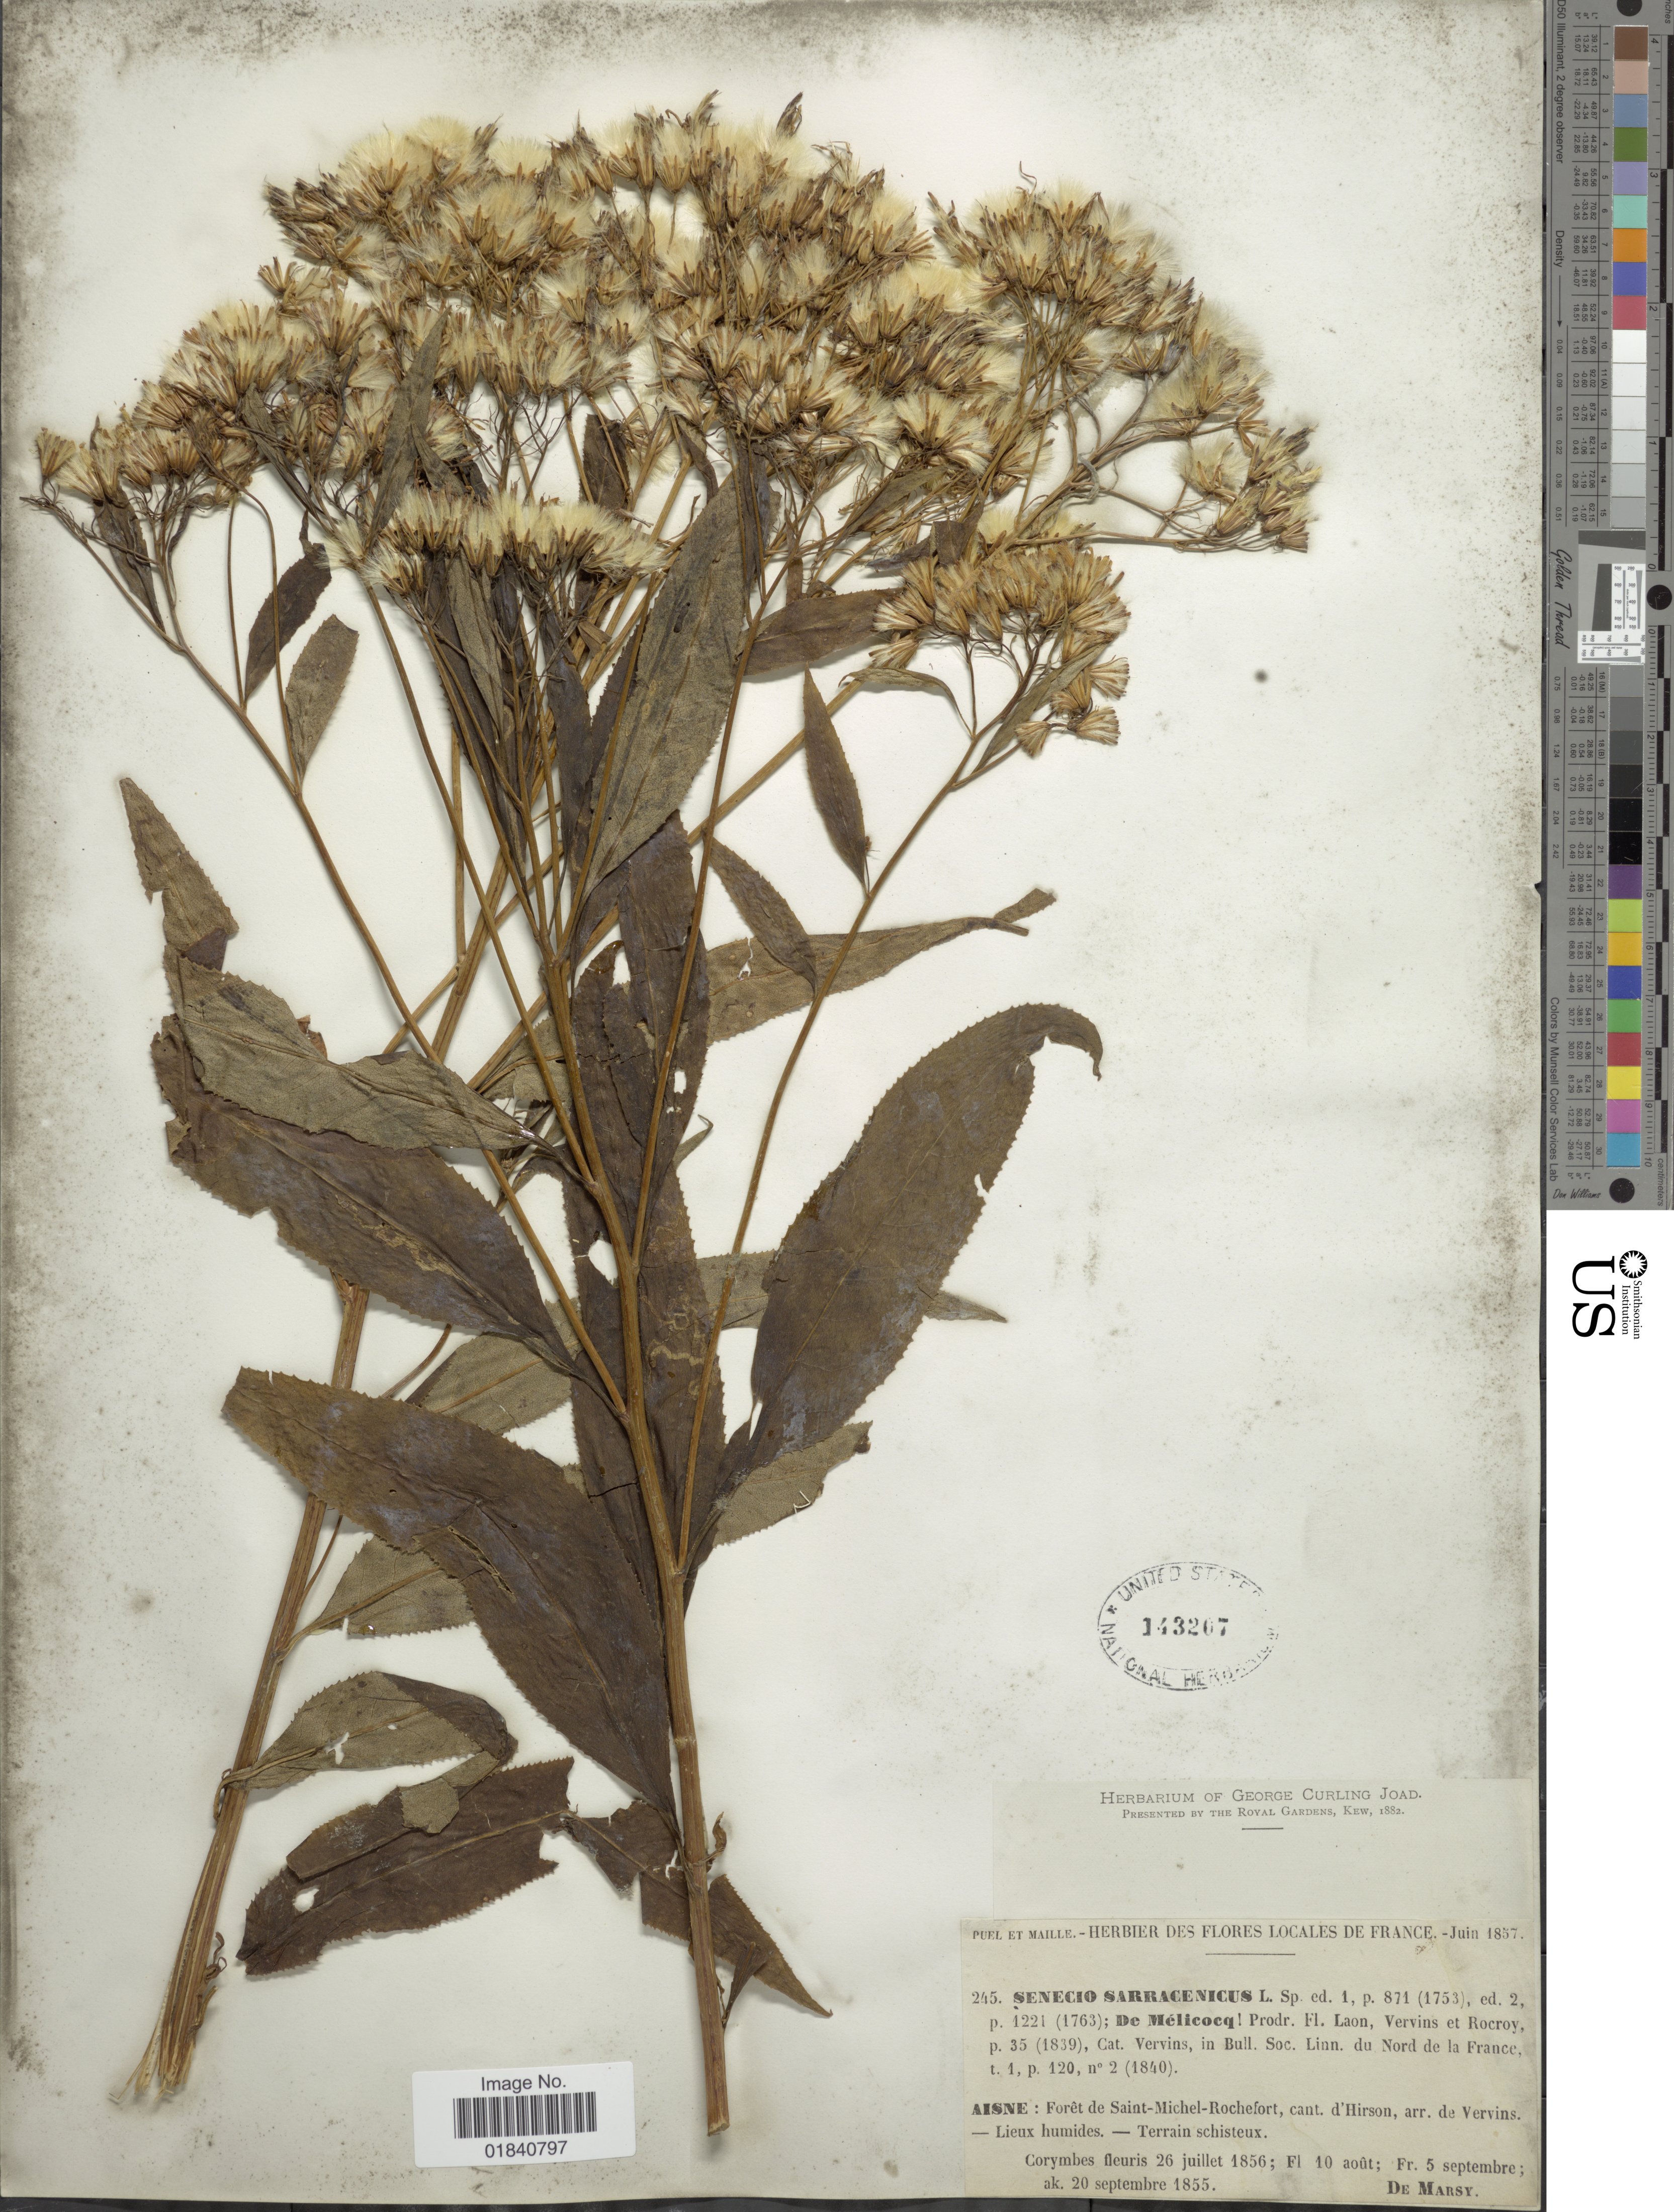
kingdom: Plantae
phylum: Tracheophyta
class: Magnoliopsida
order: Asterales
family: Asteraceae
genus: Senecio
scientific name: Senecio sarracenicus var. sarracenicus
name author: L.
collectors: de Marsy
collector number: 245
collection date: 1856-07-26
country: France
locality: Aisne: Forêt de Saint-Michel-Rochefort, cant. d'Hirson, arr. de Vervins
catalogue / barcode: US 143207